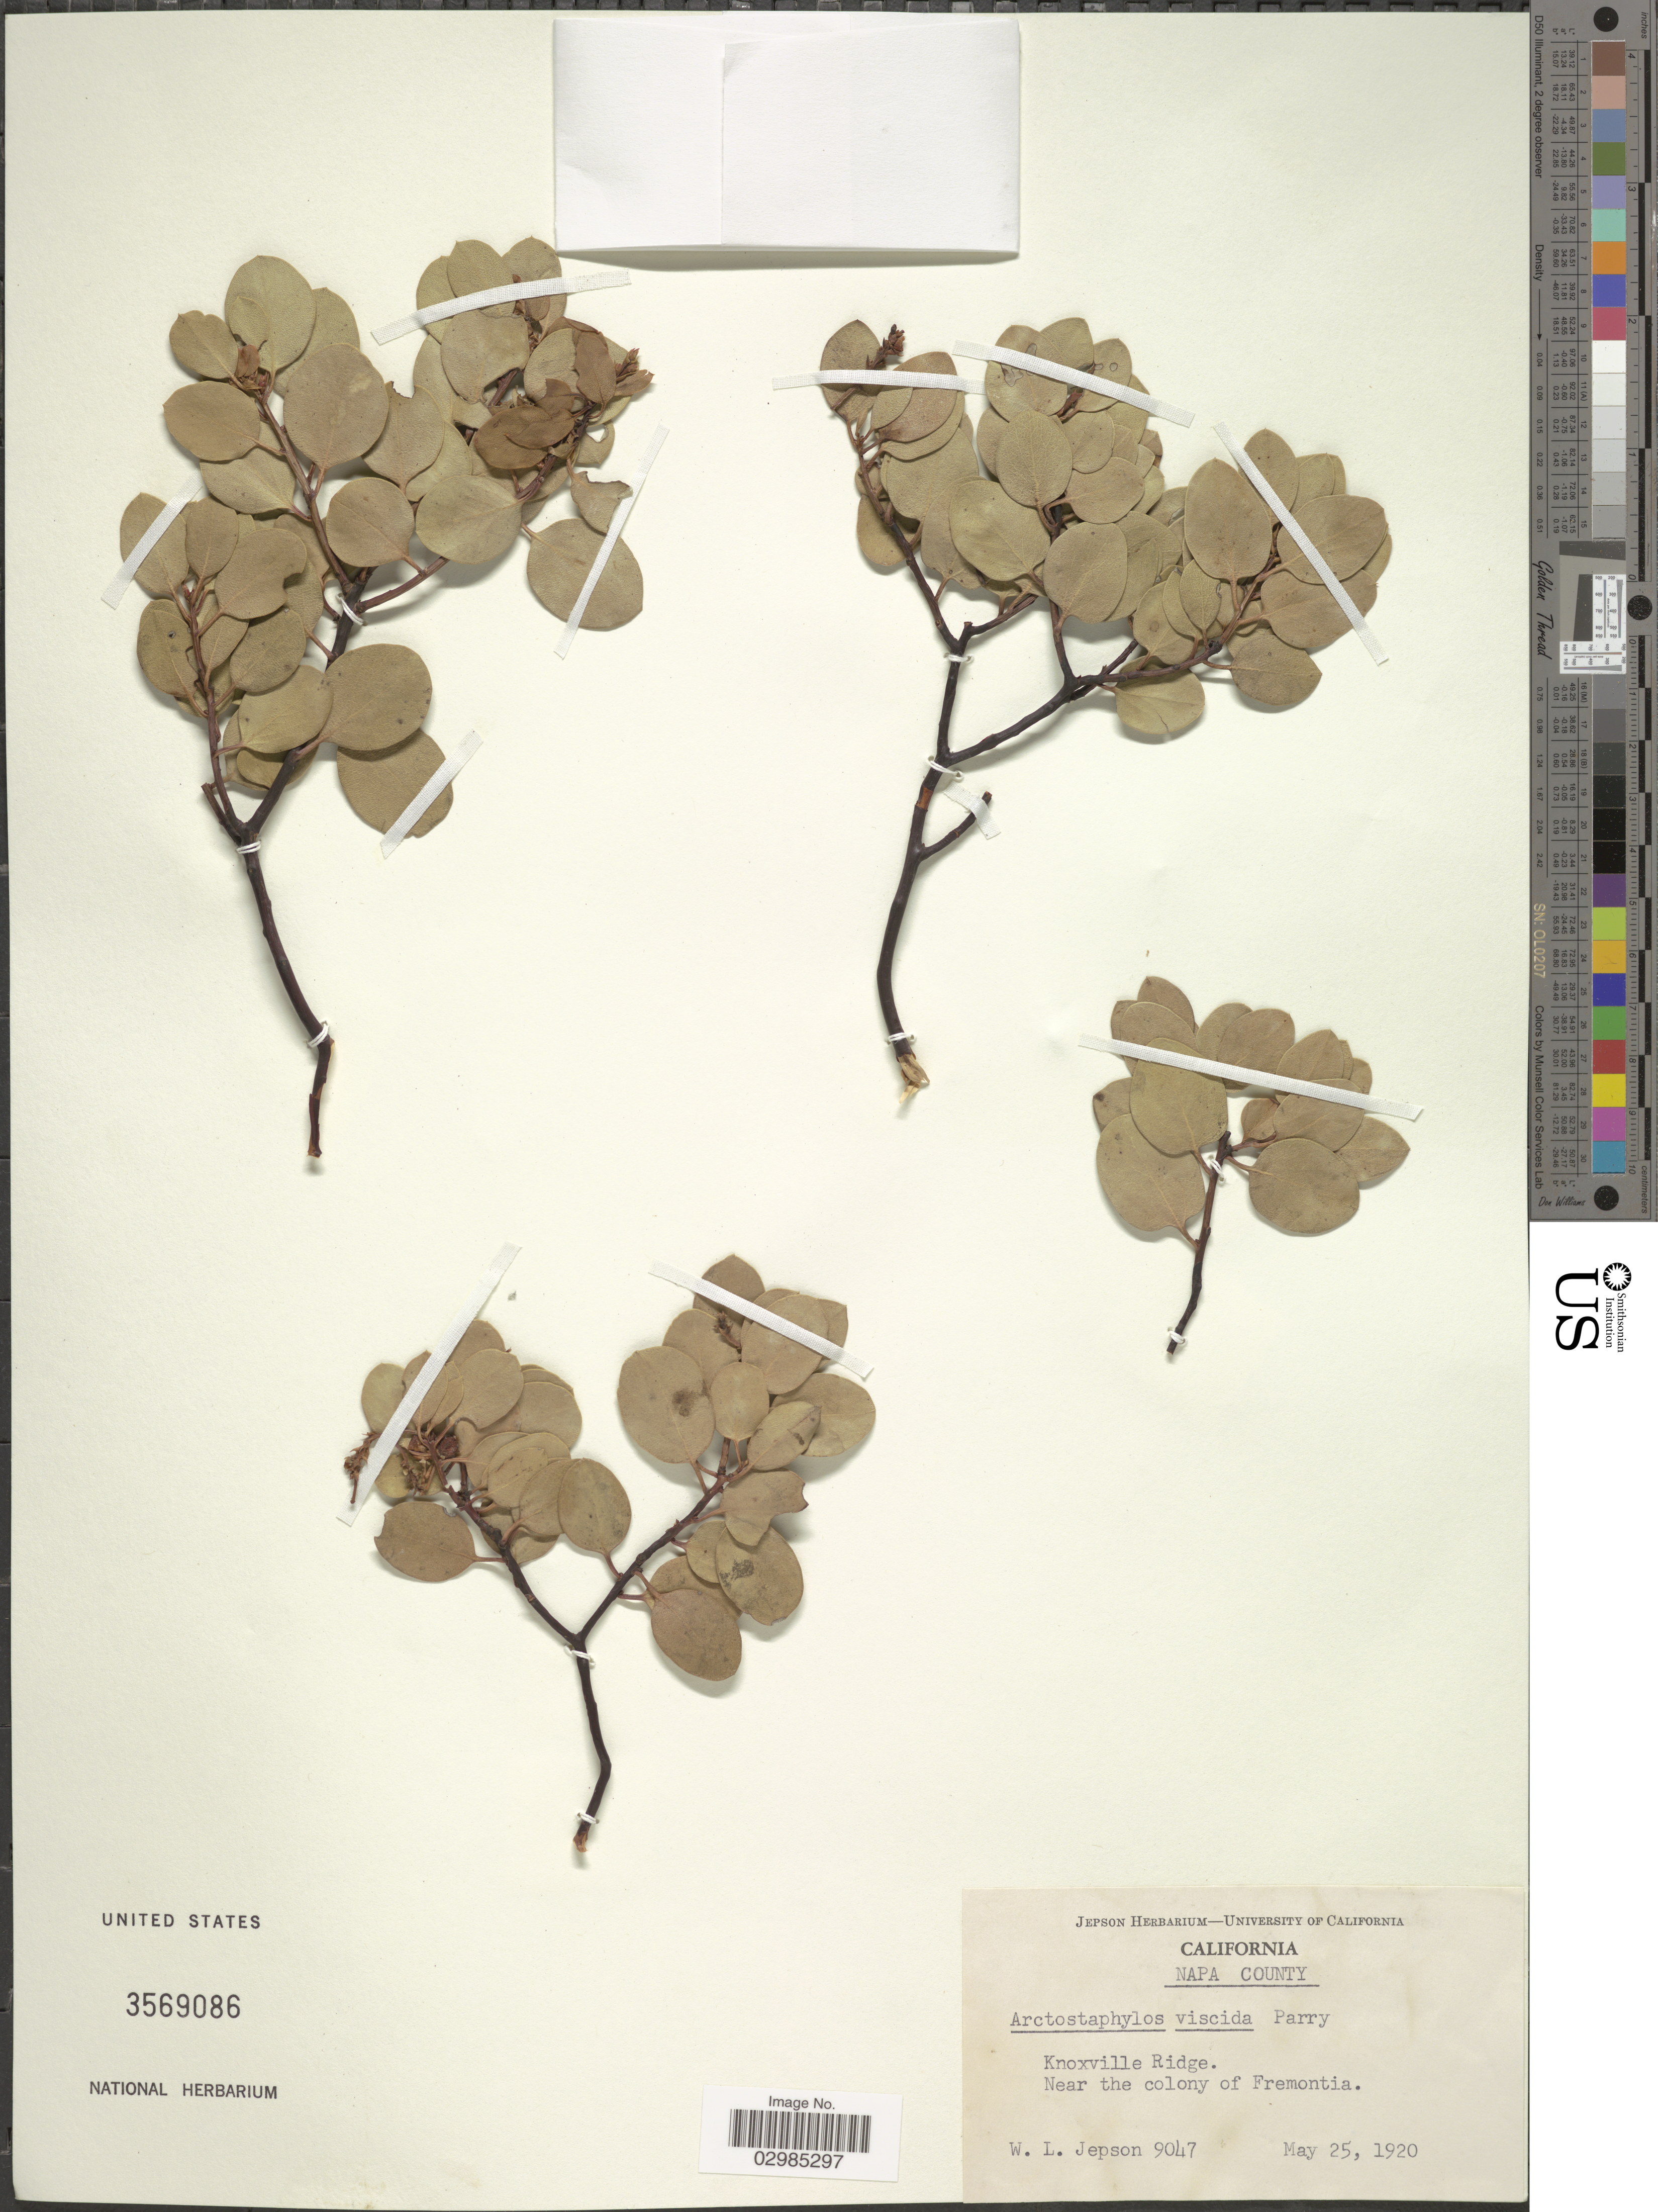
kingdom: Plantae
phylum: Tracheophyta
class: Magnoliopsida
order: Ericales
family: Ericaceae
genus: Arctostaphylos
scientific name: Arctostaphylos viscida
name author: Parry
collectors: W. L. Jepson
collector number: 9047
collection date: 1920-05-25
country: United States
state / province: California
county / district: Napa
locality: Napa County. Knoxville Ridge. Near the colony of Fremontia.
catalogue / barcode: US 3569086